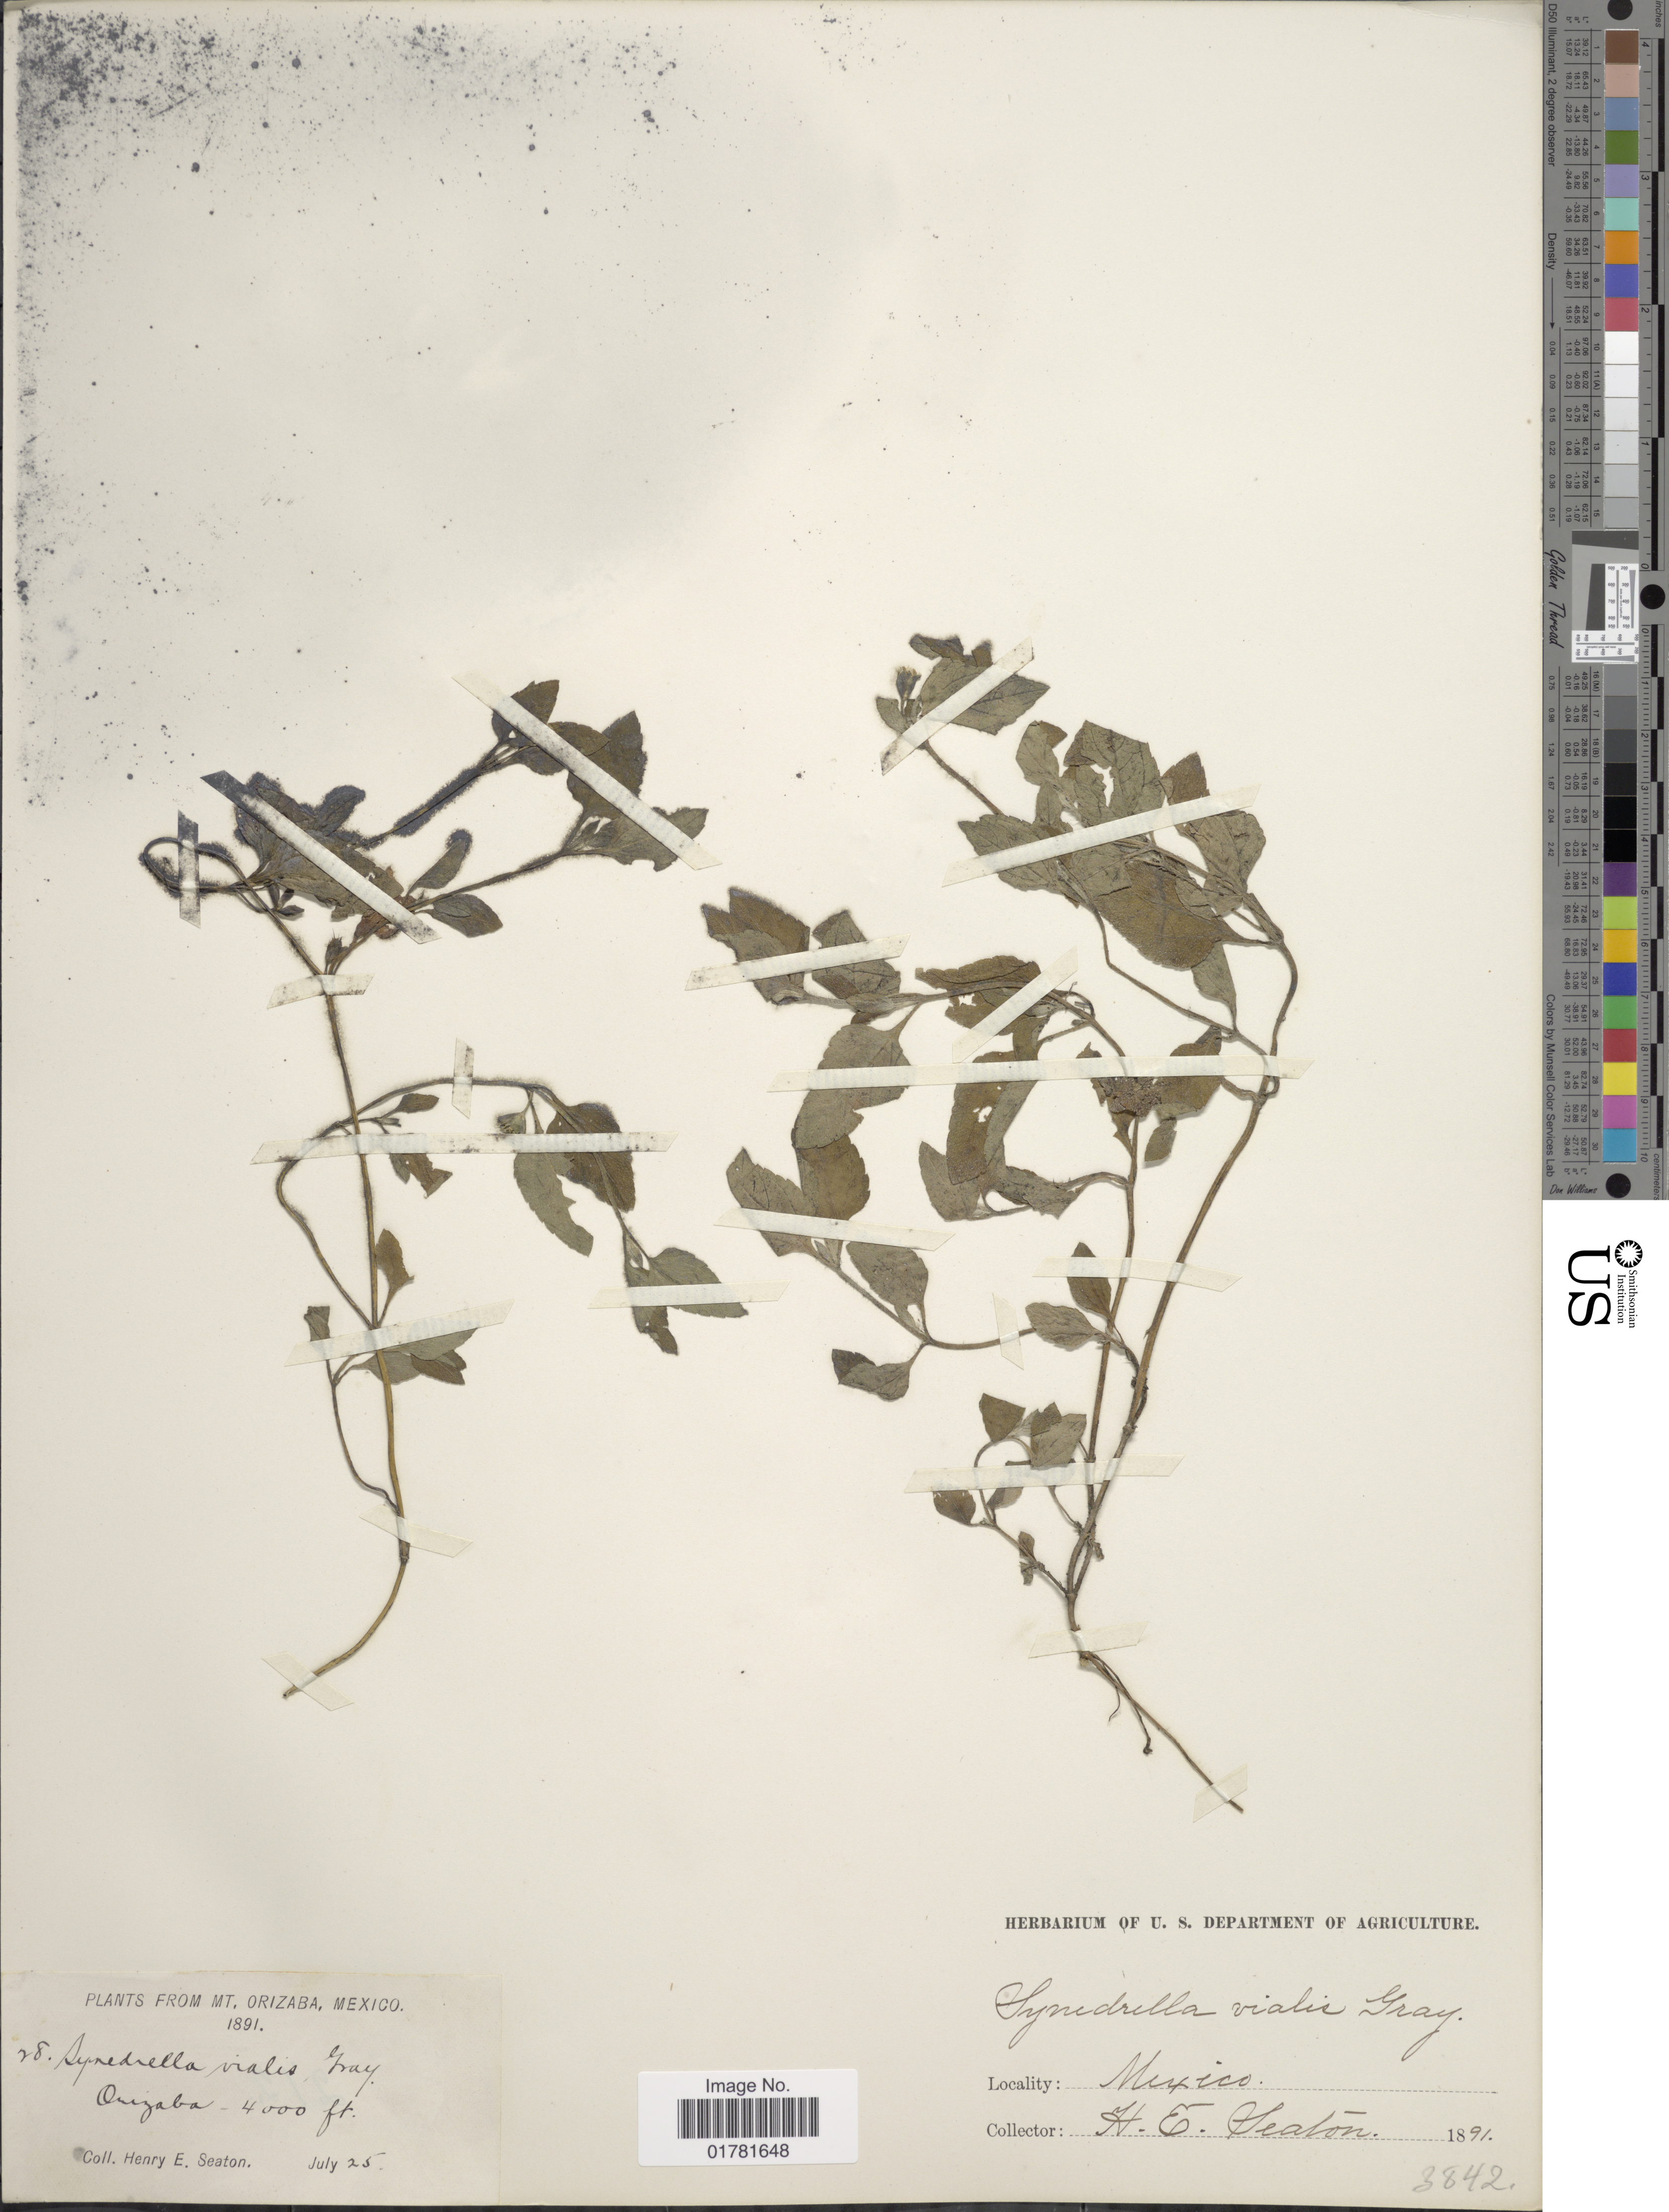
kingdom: Plantae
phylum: Tracheophyta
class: Magnoliopsida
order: Asterales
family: Asteraceae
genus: Calyptocarpus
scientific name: Calyptocarpus vialis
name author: Less.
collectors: H. E. Seaton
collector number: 28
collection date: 1891-07-25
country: Mexico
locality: From Mt. Orizaba, Orizaba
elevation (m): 1219